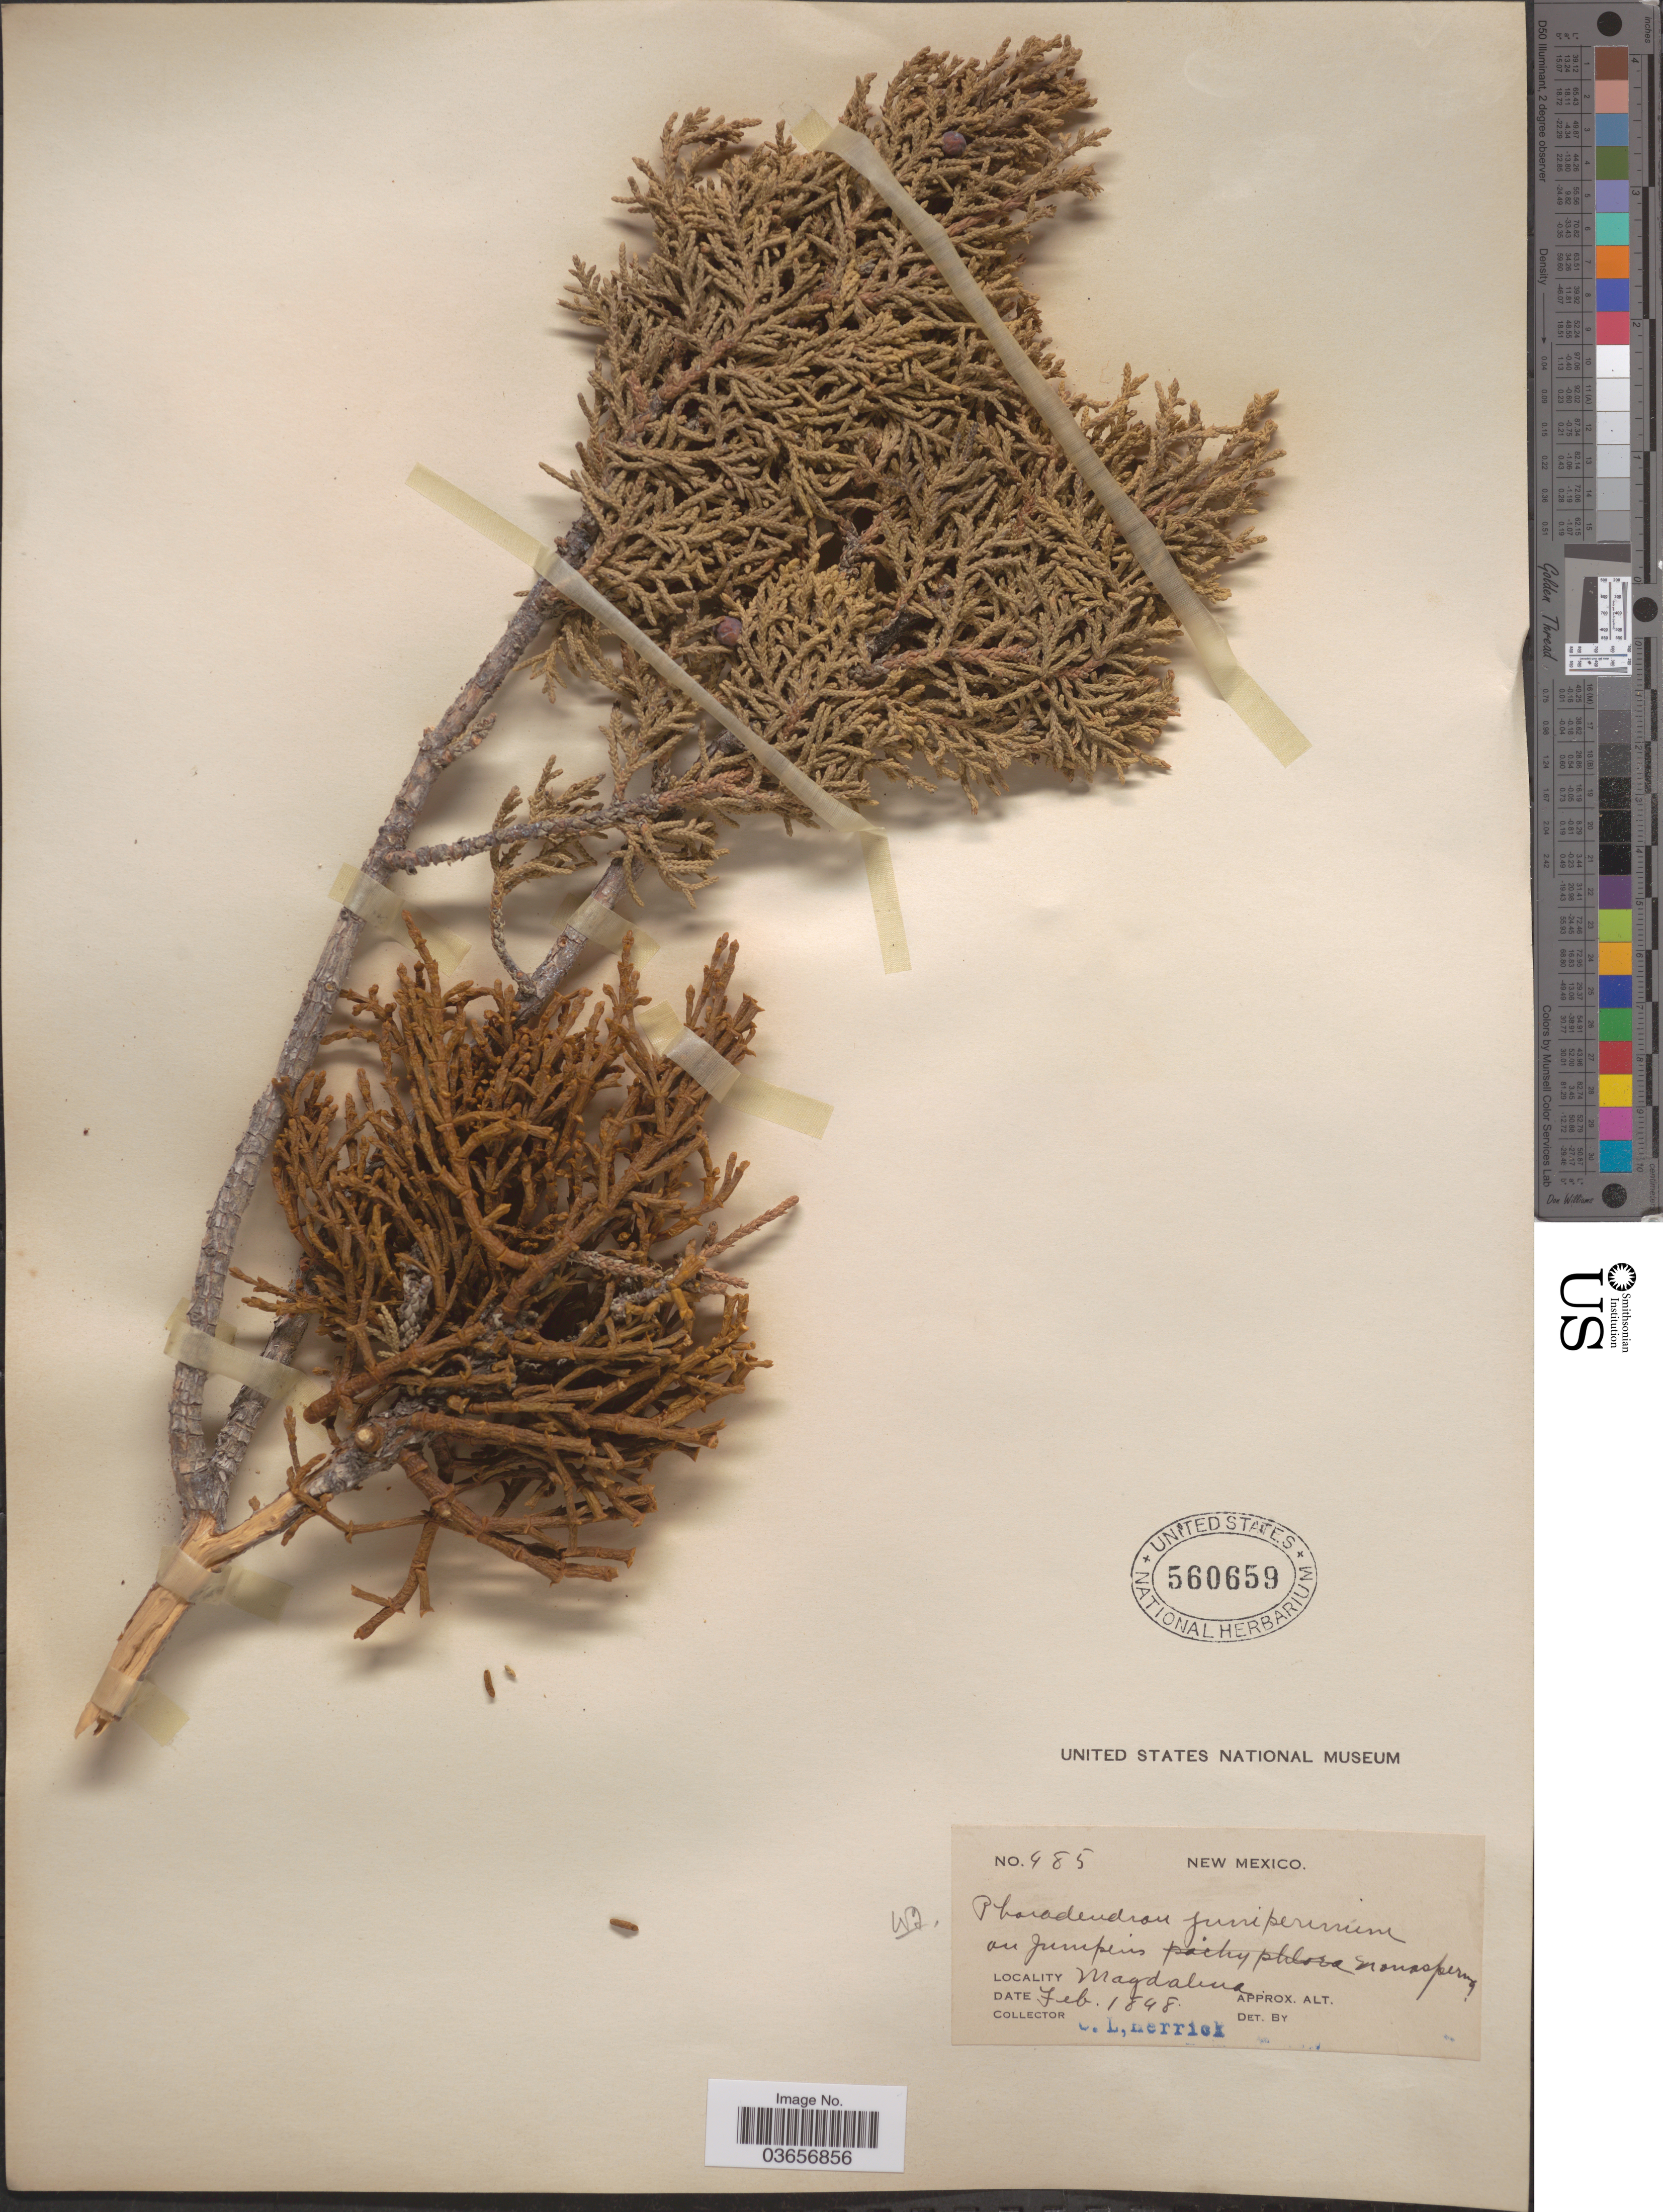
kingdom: Plantae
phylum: Tracheophyta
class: Magnoliopsida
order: Santalales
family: Viscaceae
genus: Phoradendron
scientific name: Phoradendron juniperinum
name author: Engelm. ex A. Gray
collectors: C. Herrick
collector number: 985*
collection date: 1898-02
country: United States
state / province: New Mexico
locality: Magdalena.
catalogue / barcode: US 560659